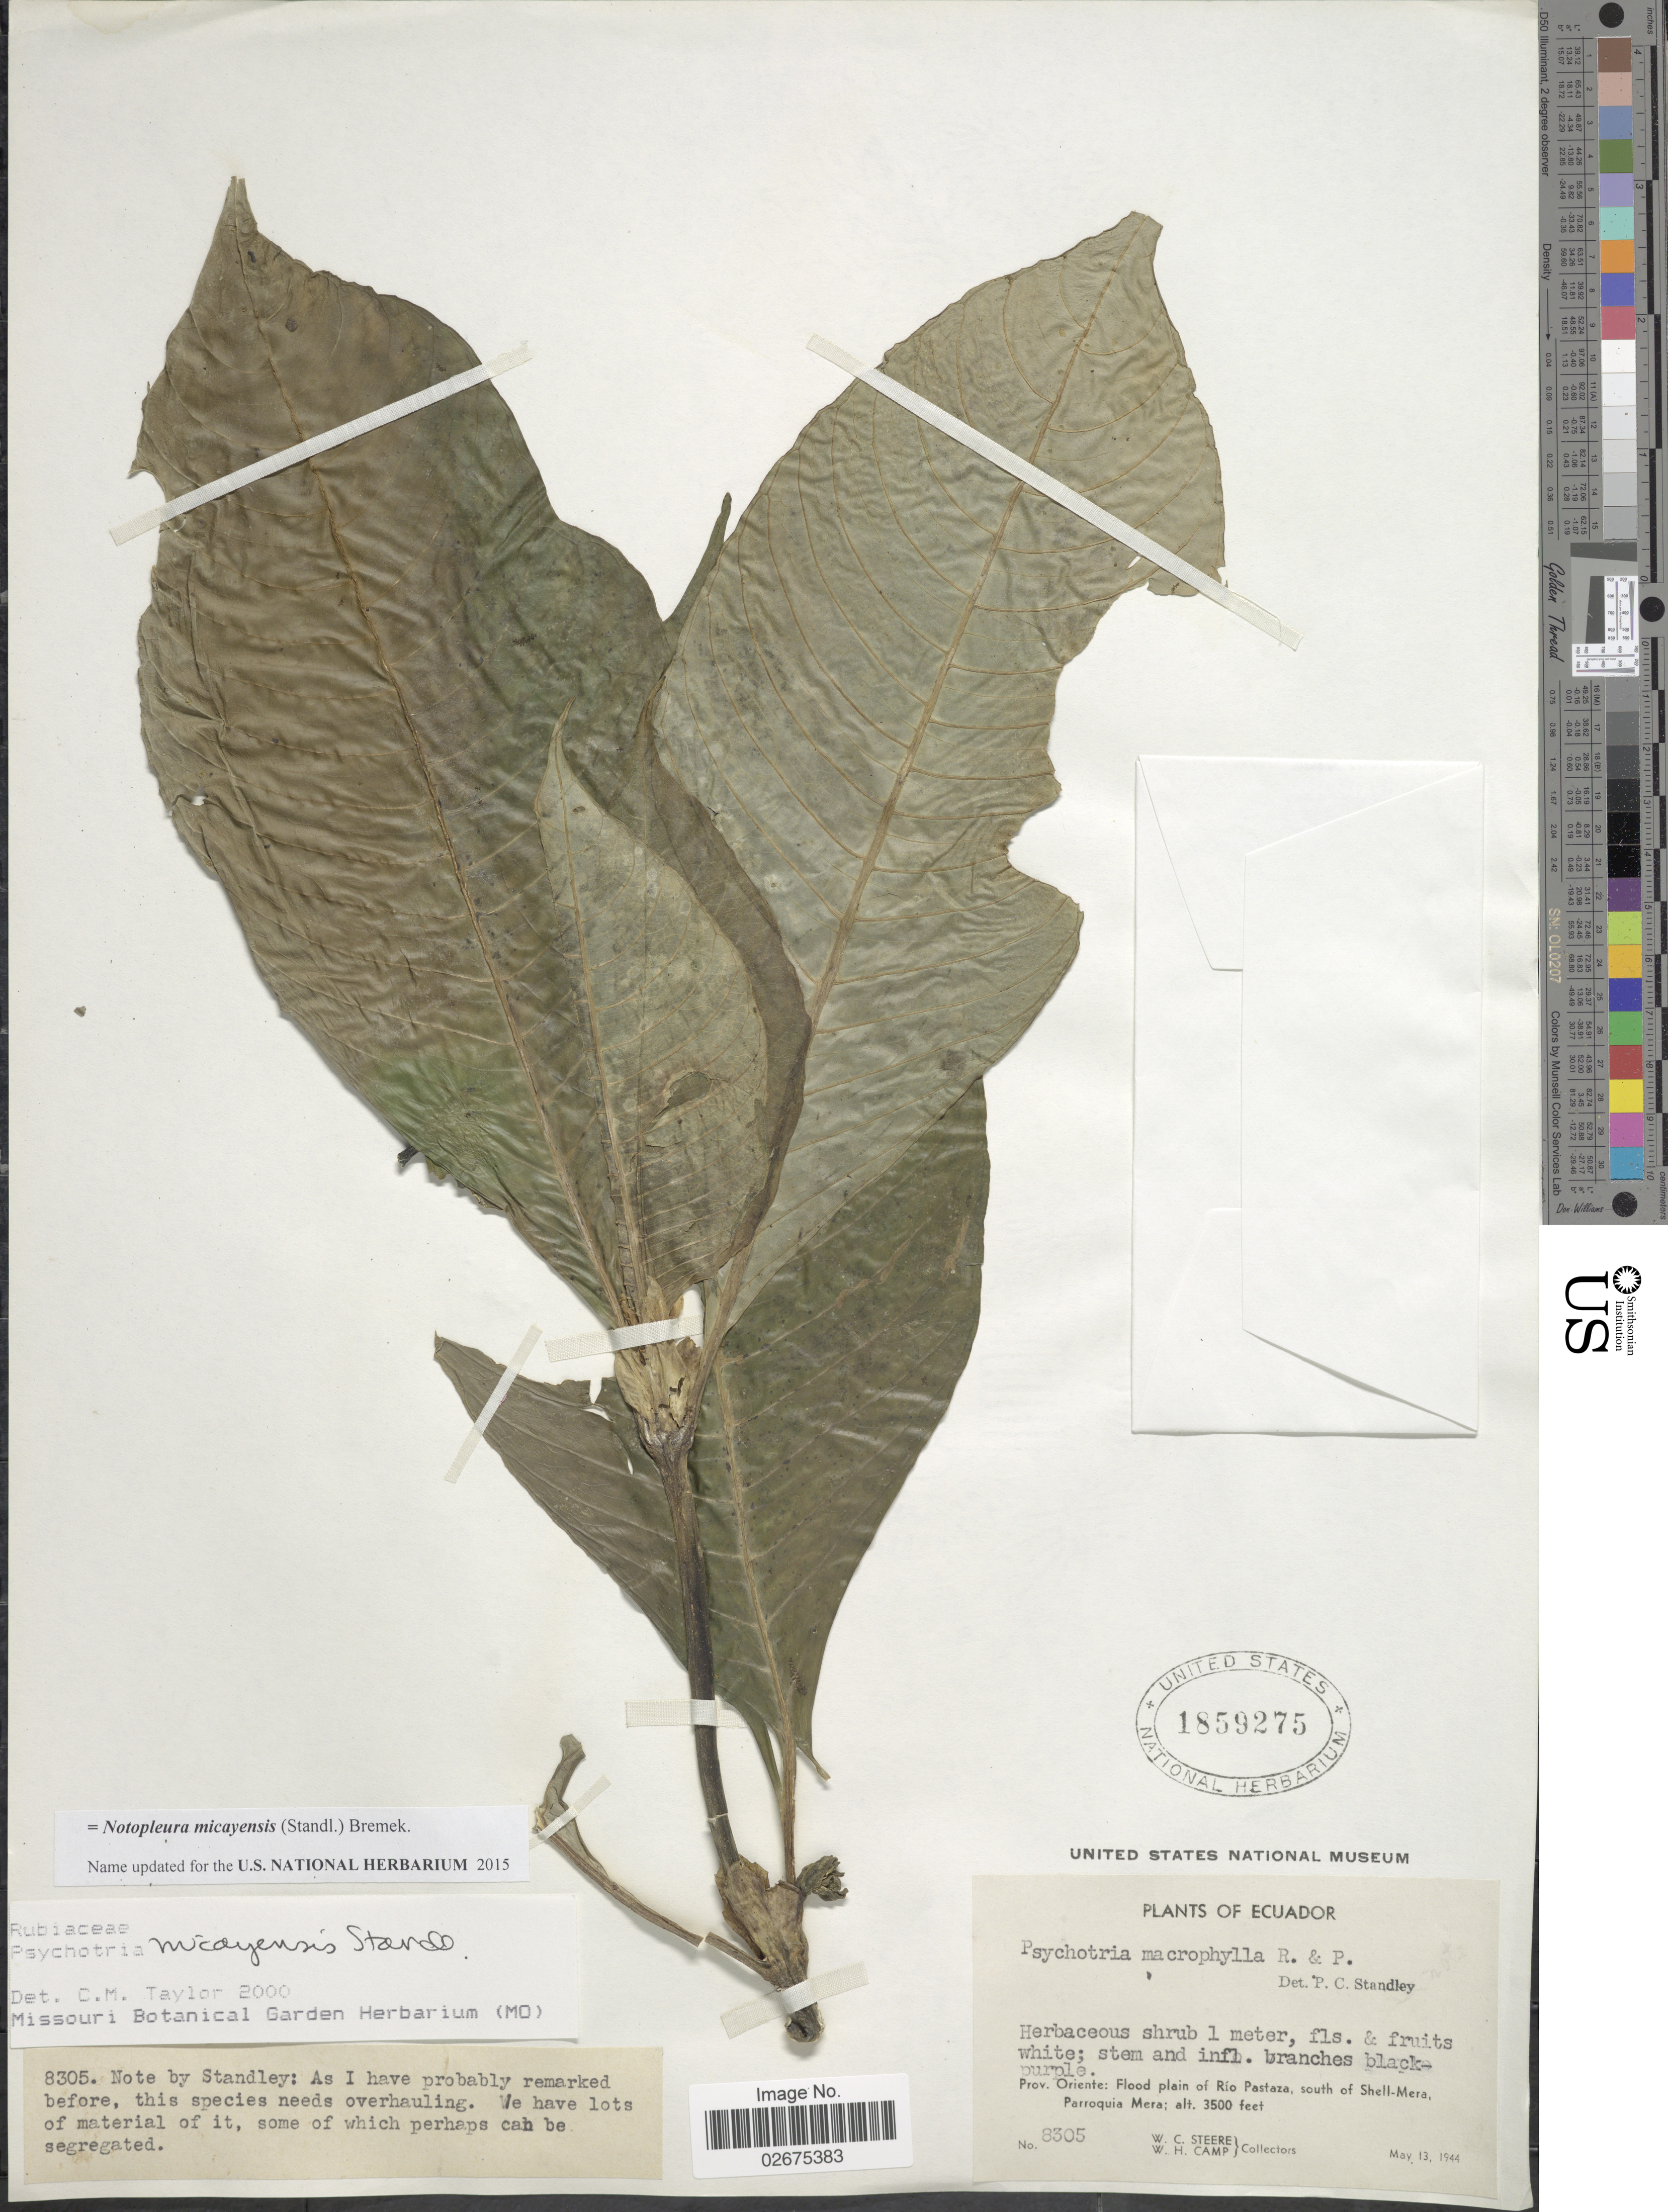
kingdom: Plantae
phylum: Tracheophyta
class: Magnoliopsida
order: Gentianales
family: Rubiaceae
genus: Notopleura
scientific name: Notopleura micayensis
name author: (Standl.) Bremek.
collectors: W. C. Steere & W. H. Camp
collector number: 8305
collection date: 1944-05-13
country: Ecuador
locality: Prov. Oriente: Flood plain of Río Pastaza, south of Shell-Mera, Parroquia Mera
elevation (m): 1067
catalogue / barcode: US 1859275